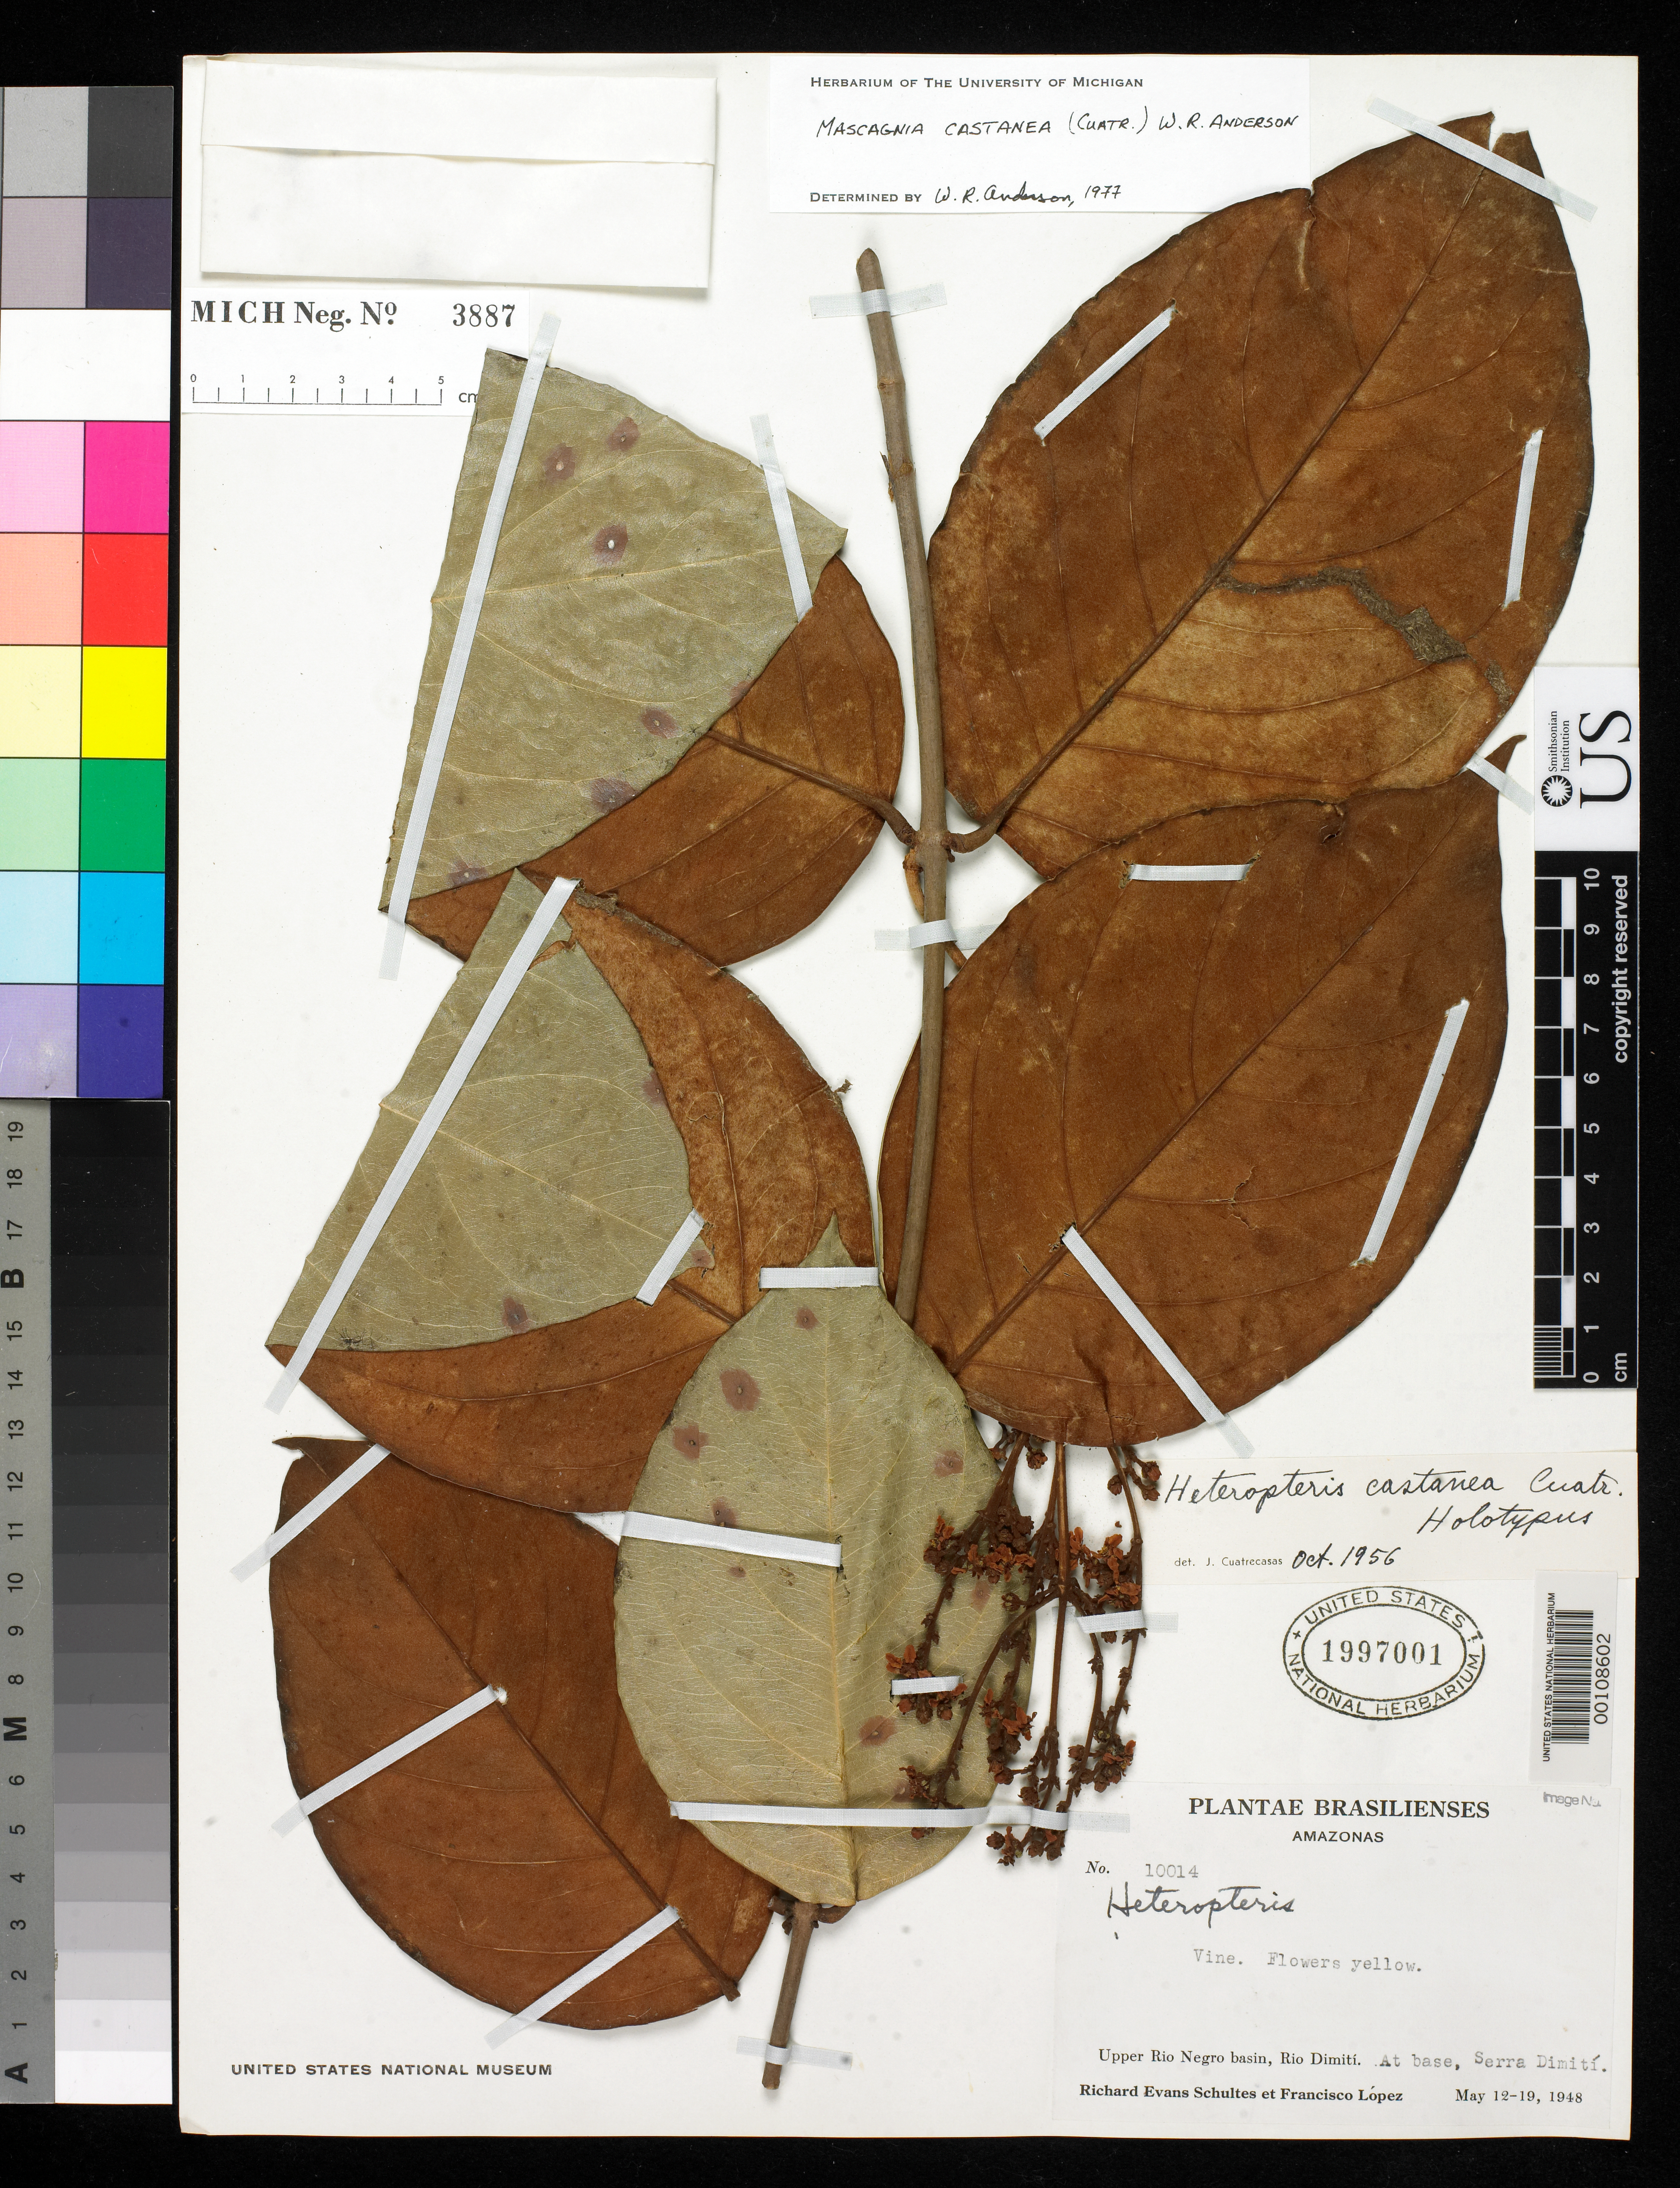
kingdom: Plantae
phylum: Tracheophyta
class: Magnoliopsida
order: Malpighiales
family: Malpighiaceae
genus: Heteropterys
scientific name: Heteropterys castanea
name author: Cuatrec.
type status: Holotype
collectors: R. E. Schultes & F. López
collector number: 10014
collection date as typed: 12 May 1948 to 19 May 1948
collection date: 1948-05-12/1948-05-19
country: Brazil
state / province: Amazonas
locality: Upper Rio Negro Basin, Rio Dimiti, at base Serra Dimiti.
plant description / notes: Why is this recorded as Colombia rather than Brazil?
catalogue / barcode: US 1997001